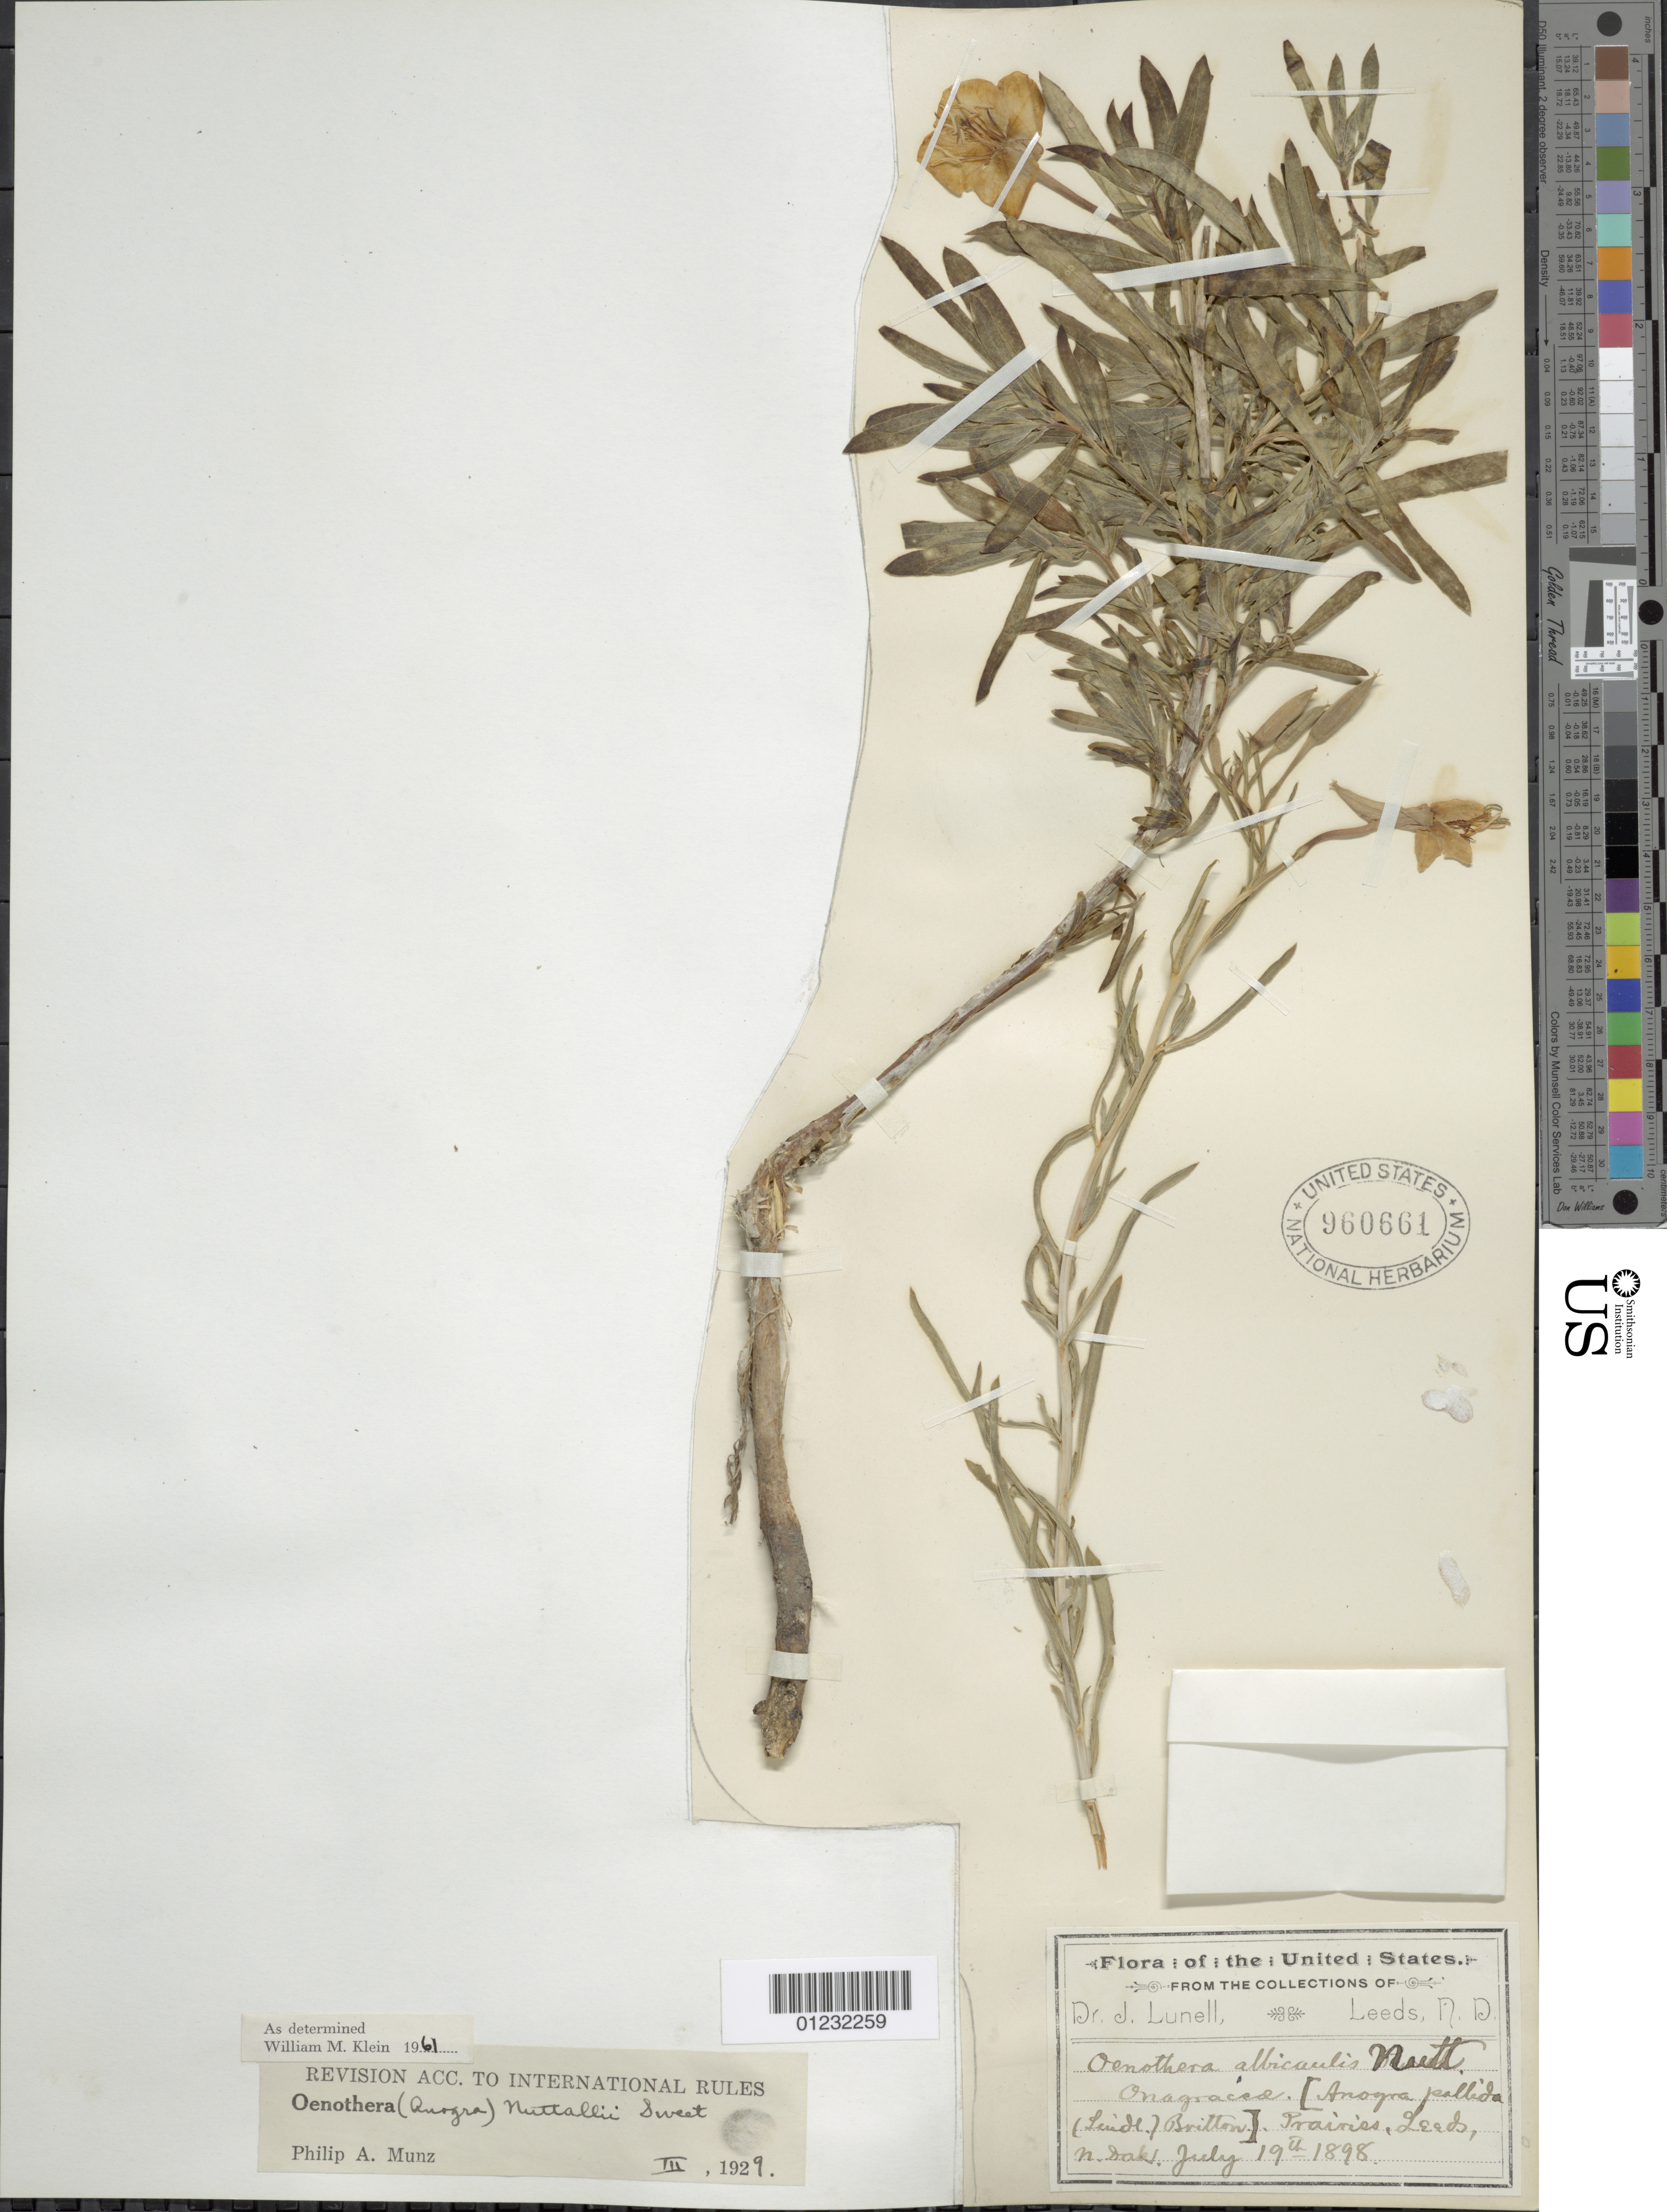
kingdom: Plantae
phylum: Tracheophyta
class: Magnoliopsida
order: Myrtales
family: Onagraceae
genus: Oenothera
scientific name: Oenothera nuttallii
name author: Sweet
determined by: Klein, W. M.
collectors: J. Lunell & N. D. Leeds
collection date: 1898-07-19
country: United States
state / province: North Dakota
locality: Leeds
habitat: Prairie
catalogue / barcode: US 960661